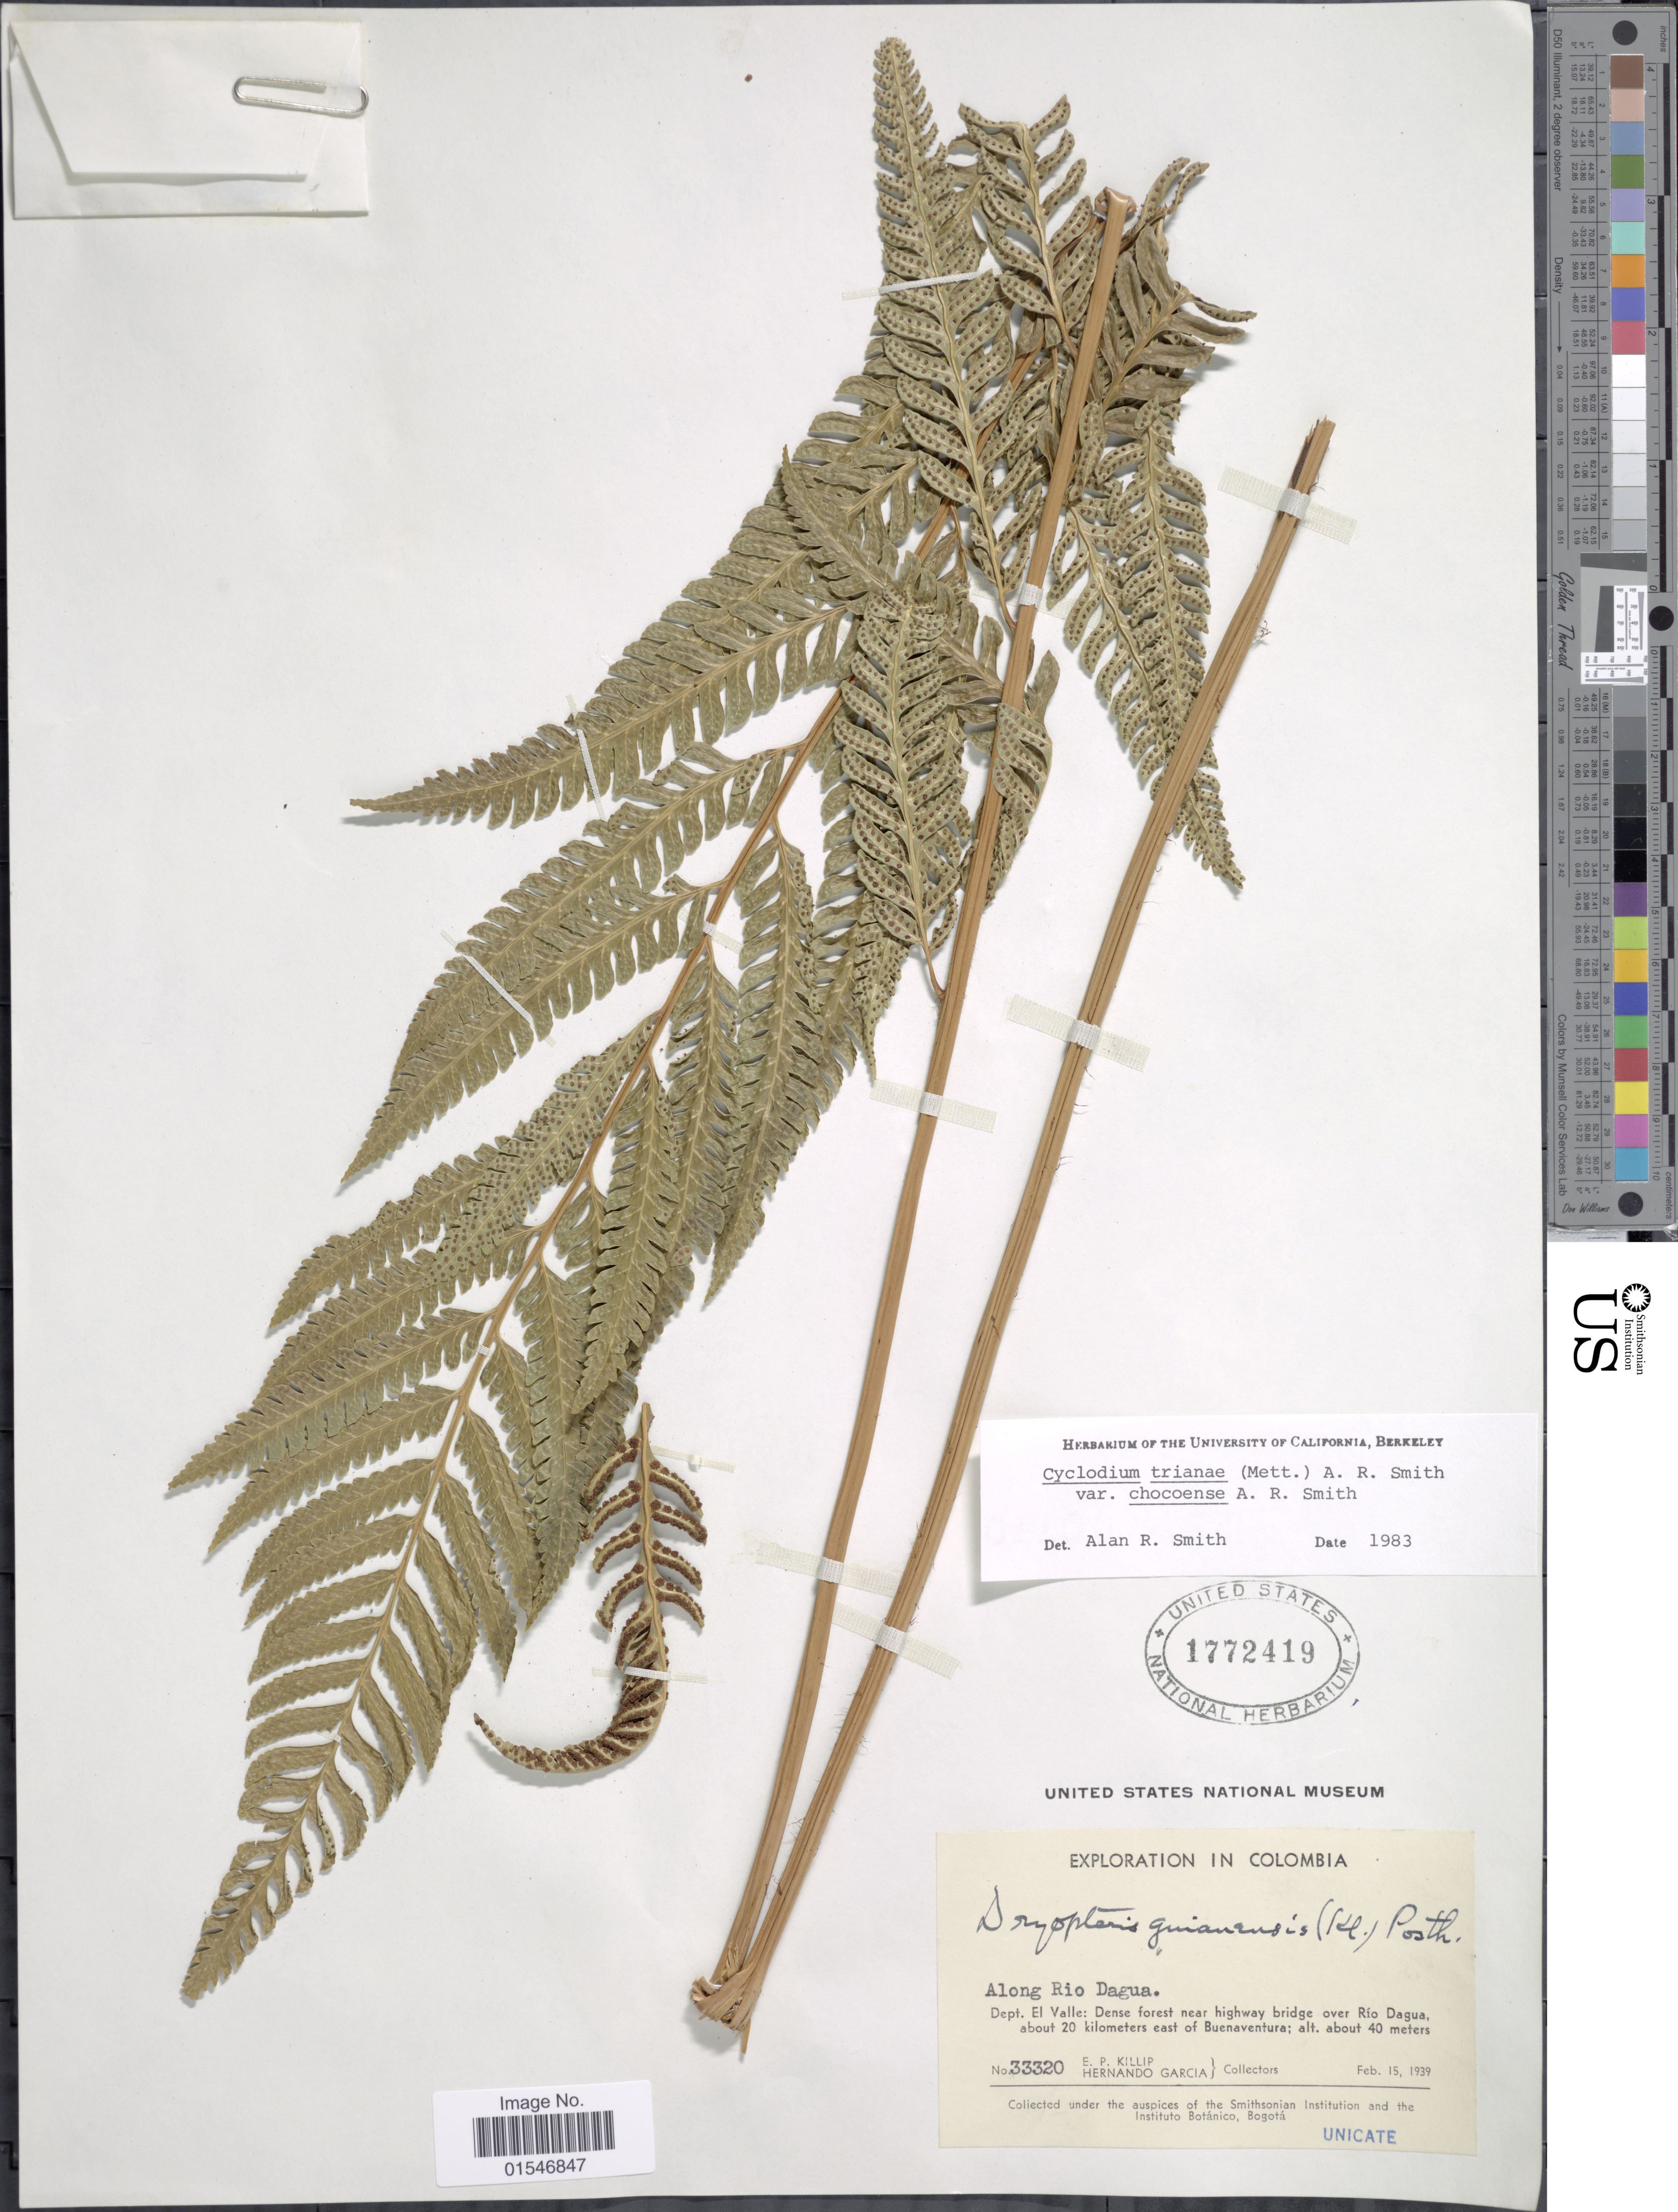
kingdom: Plantae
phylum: Tracheophyta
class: Polypodiopsida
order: Polypodiales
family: Dryopteridaceae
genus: Cyclodium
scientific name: Cyclodium trianae var. chocoense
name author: A.R. Sm.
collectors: E. P. Killip & H. Garcia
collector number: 33320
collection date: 1939-02-15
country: Colombia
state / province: Valle del Cauca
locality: Colombia, Dept. El Valle: Dense forest near highway bridge over Rio Dagua about 20 kilometers east of Buenaventura.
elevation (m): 40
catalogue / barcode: US 1772419